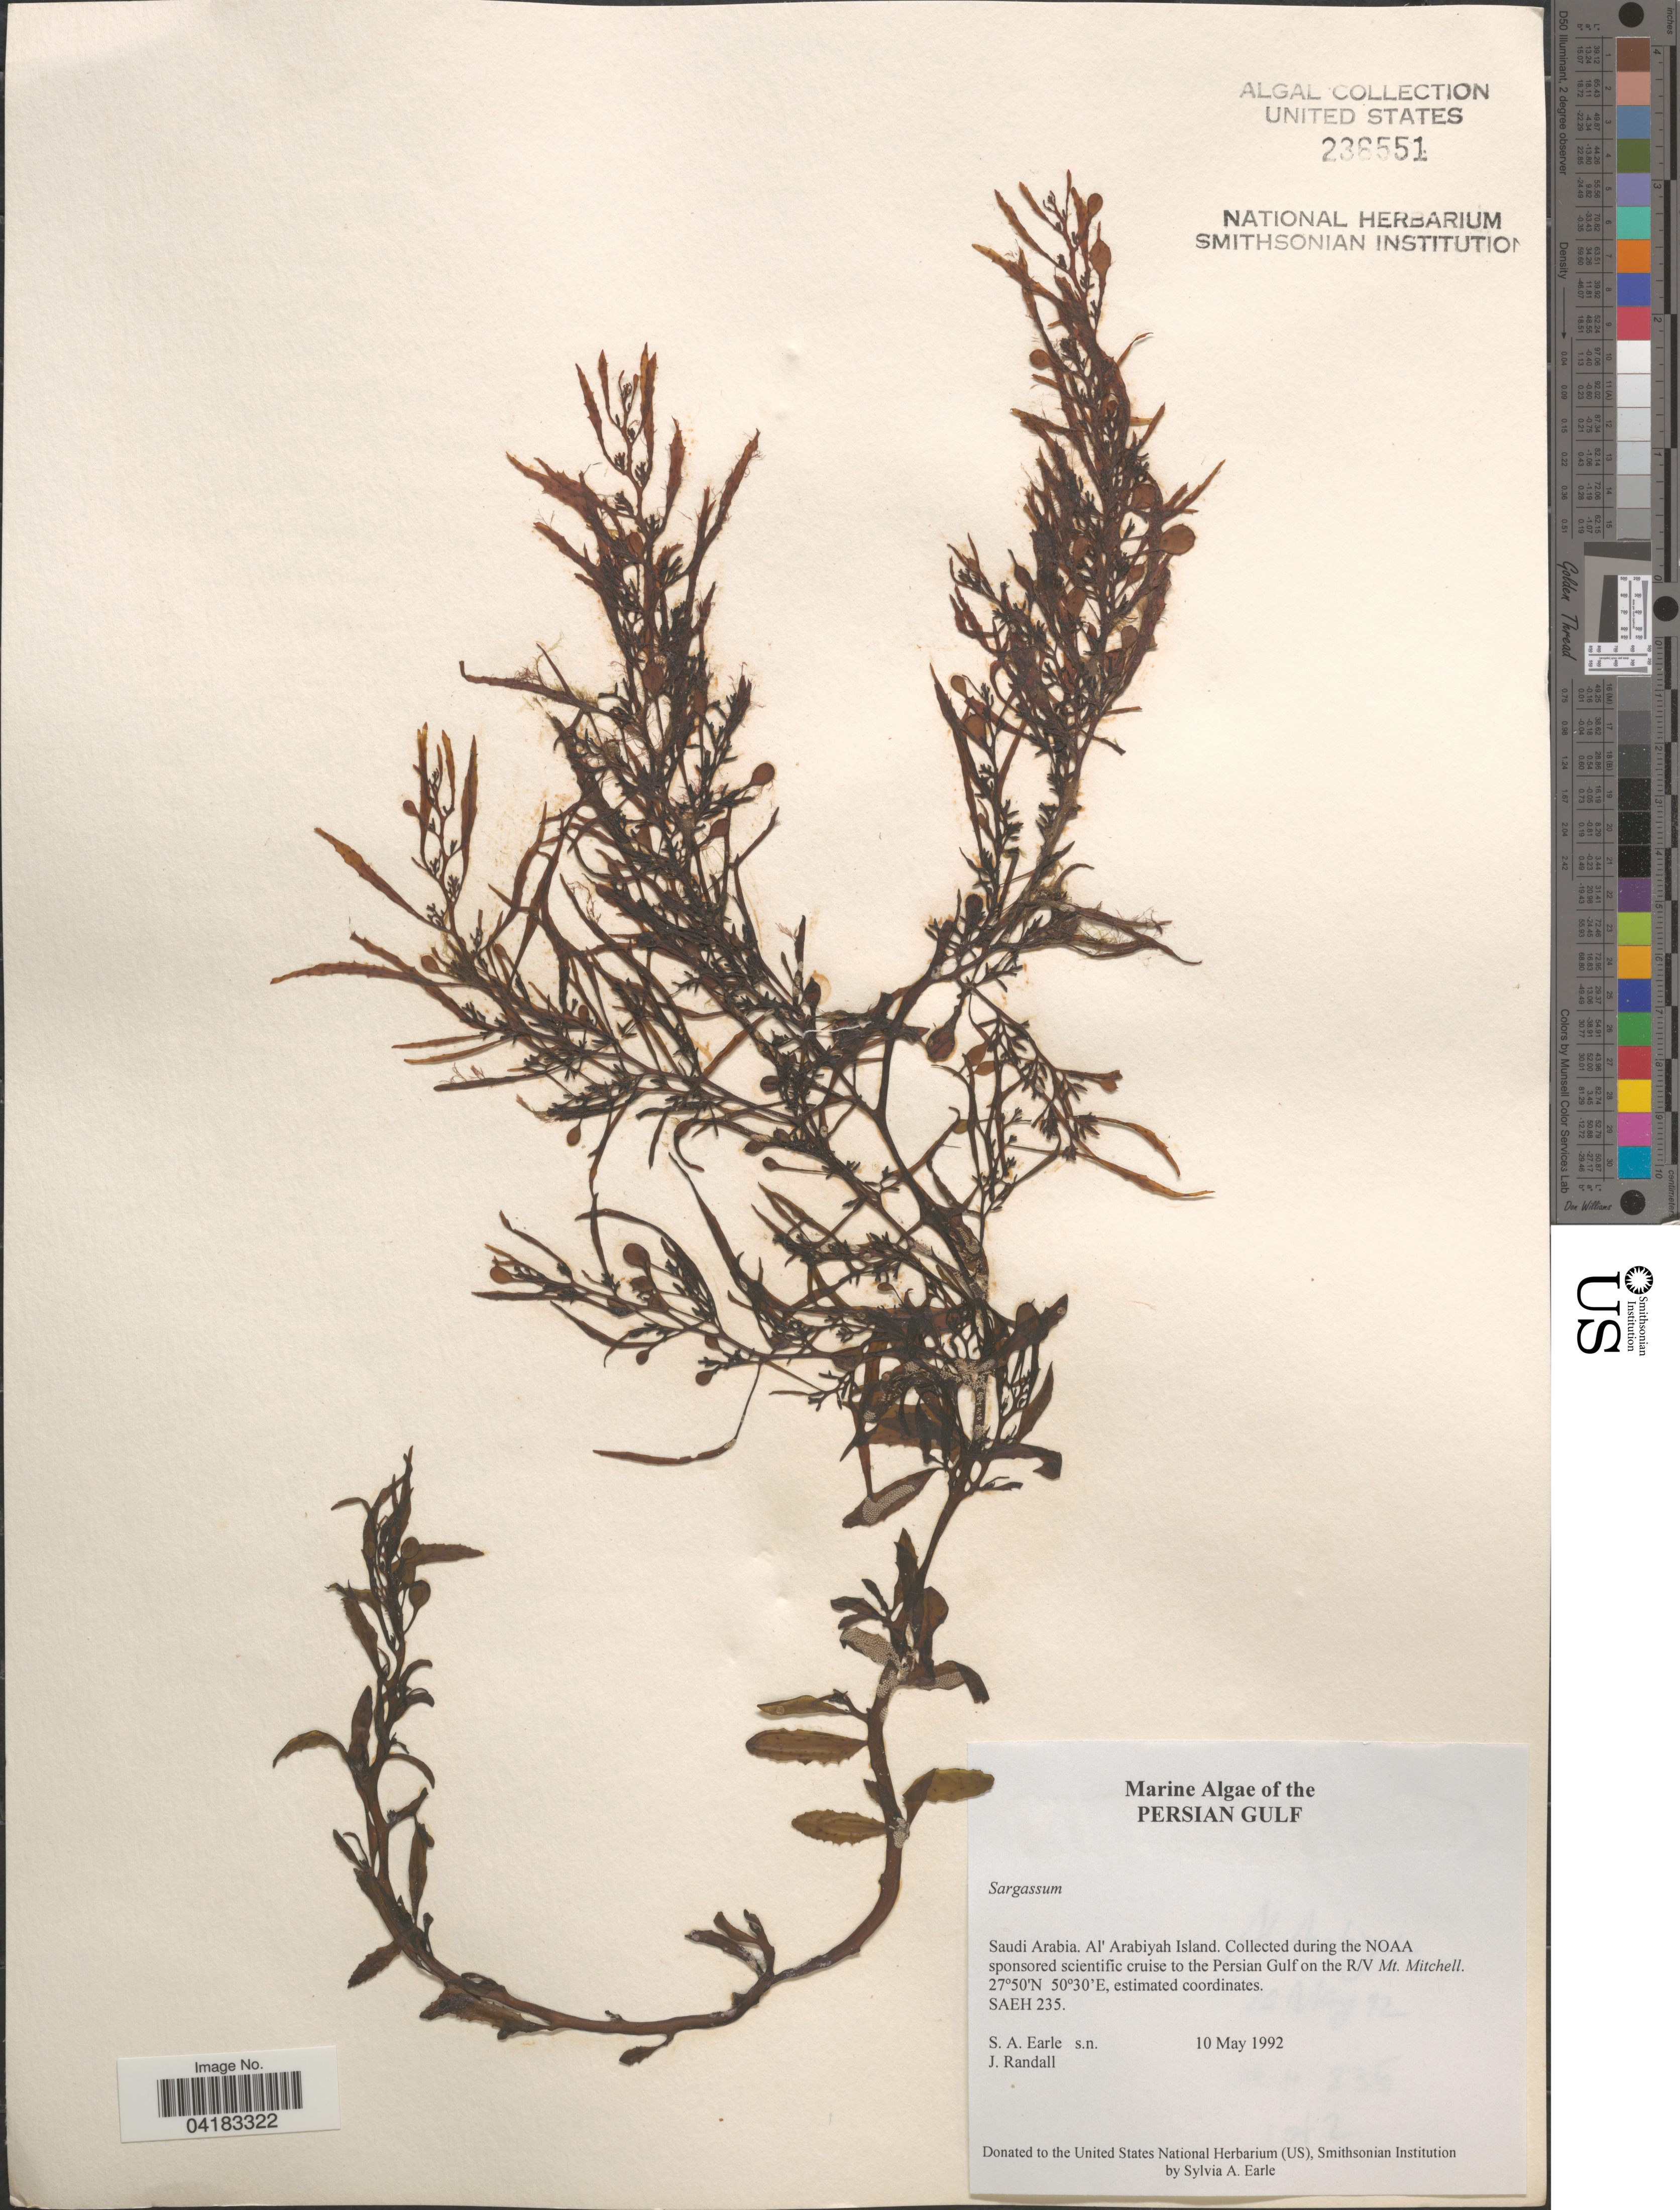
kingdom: Chromista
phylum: Ochrophyta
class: Phaeophyceae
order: Fucales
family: Sargassaceae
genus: Sargassum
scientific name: Sargassum sp.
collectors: S. A. Earle & J. Randall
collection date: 1992-05-10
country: Saudi Arabia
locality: Persian Gulf. Al' Arabiyah Island. Collected during the NOAA sponsored scientific cruise to the Persian Gulf on the R/V Mt. Mitchell. SAEH 235.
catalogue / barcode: US 236551